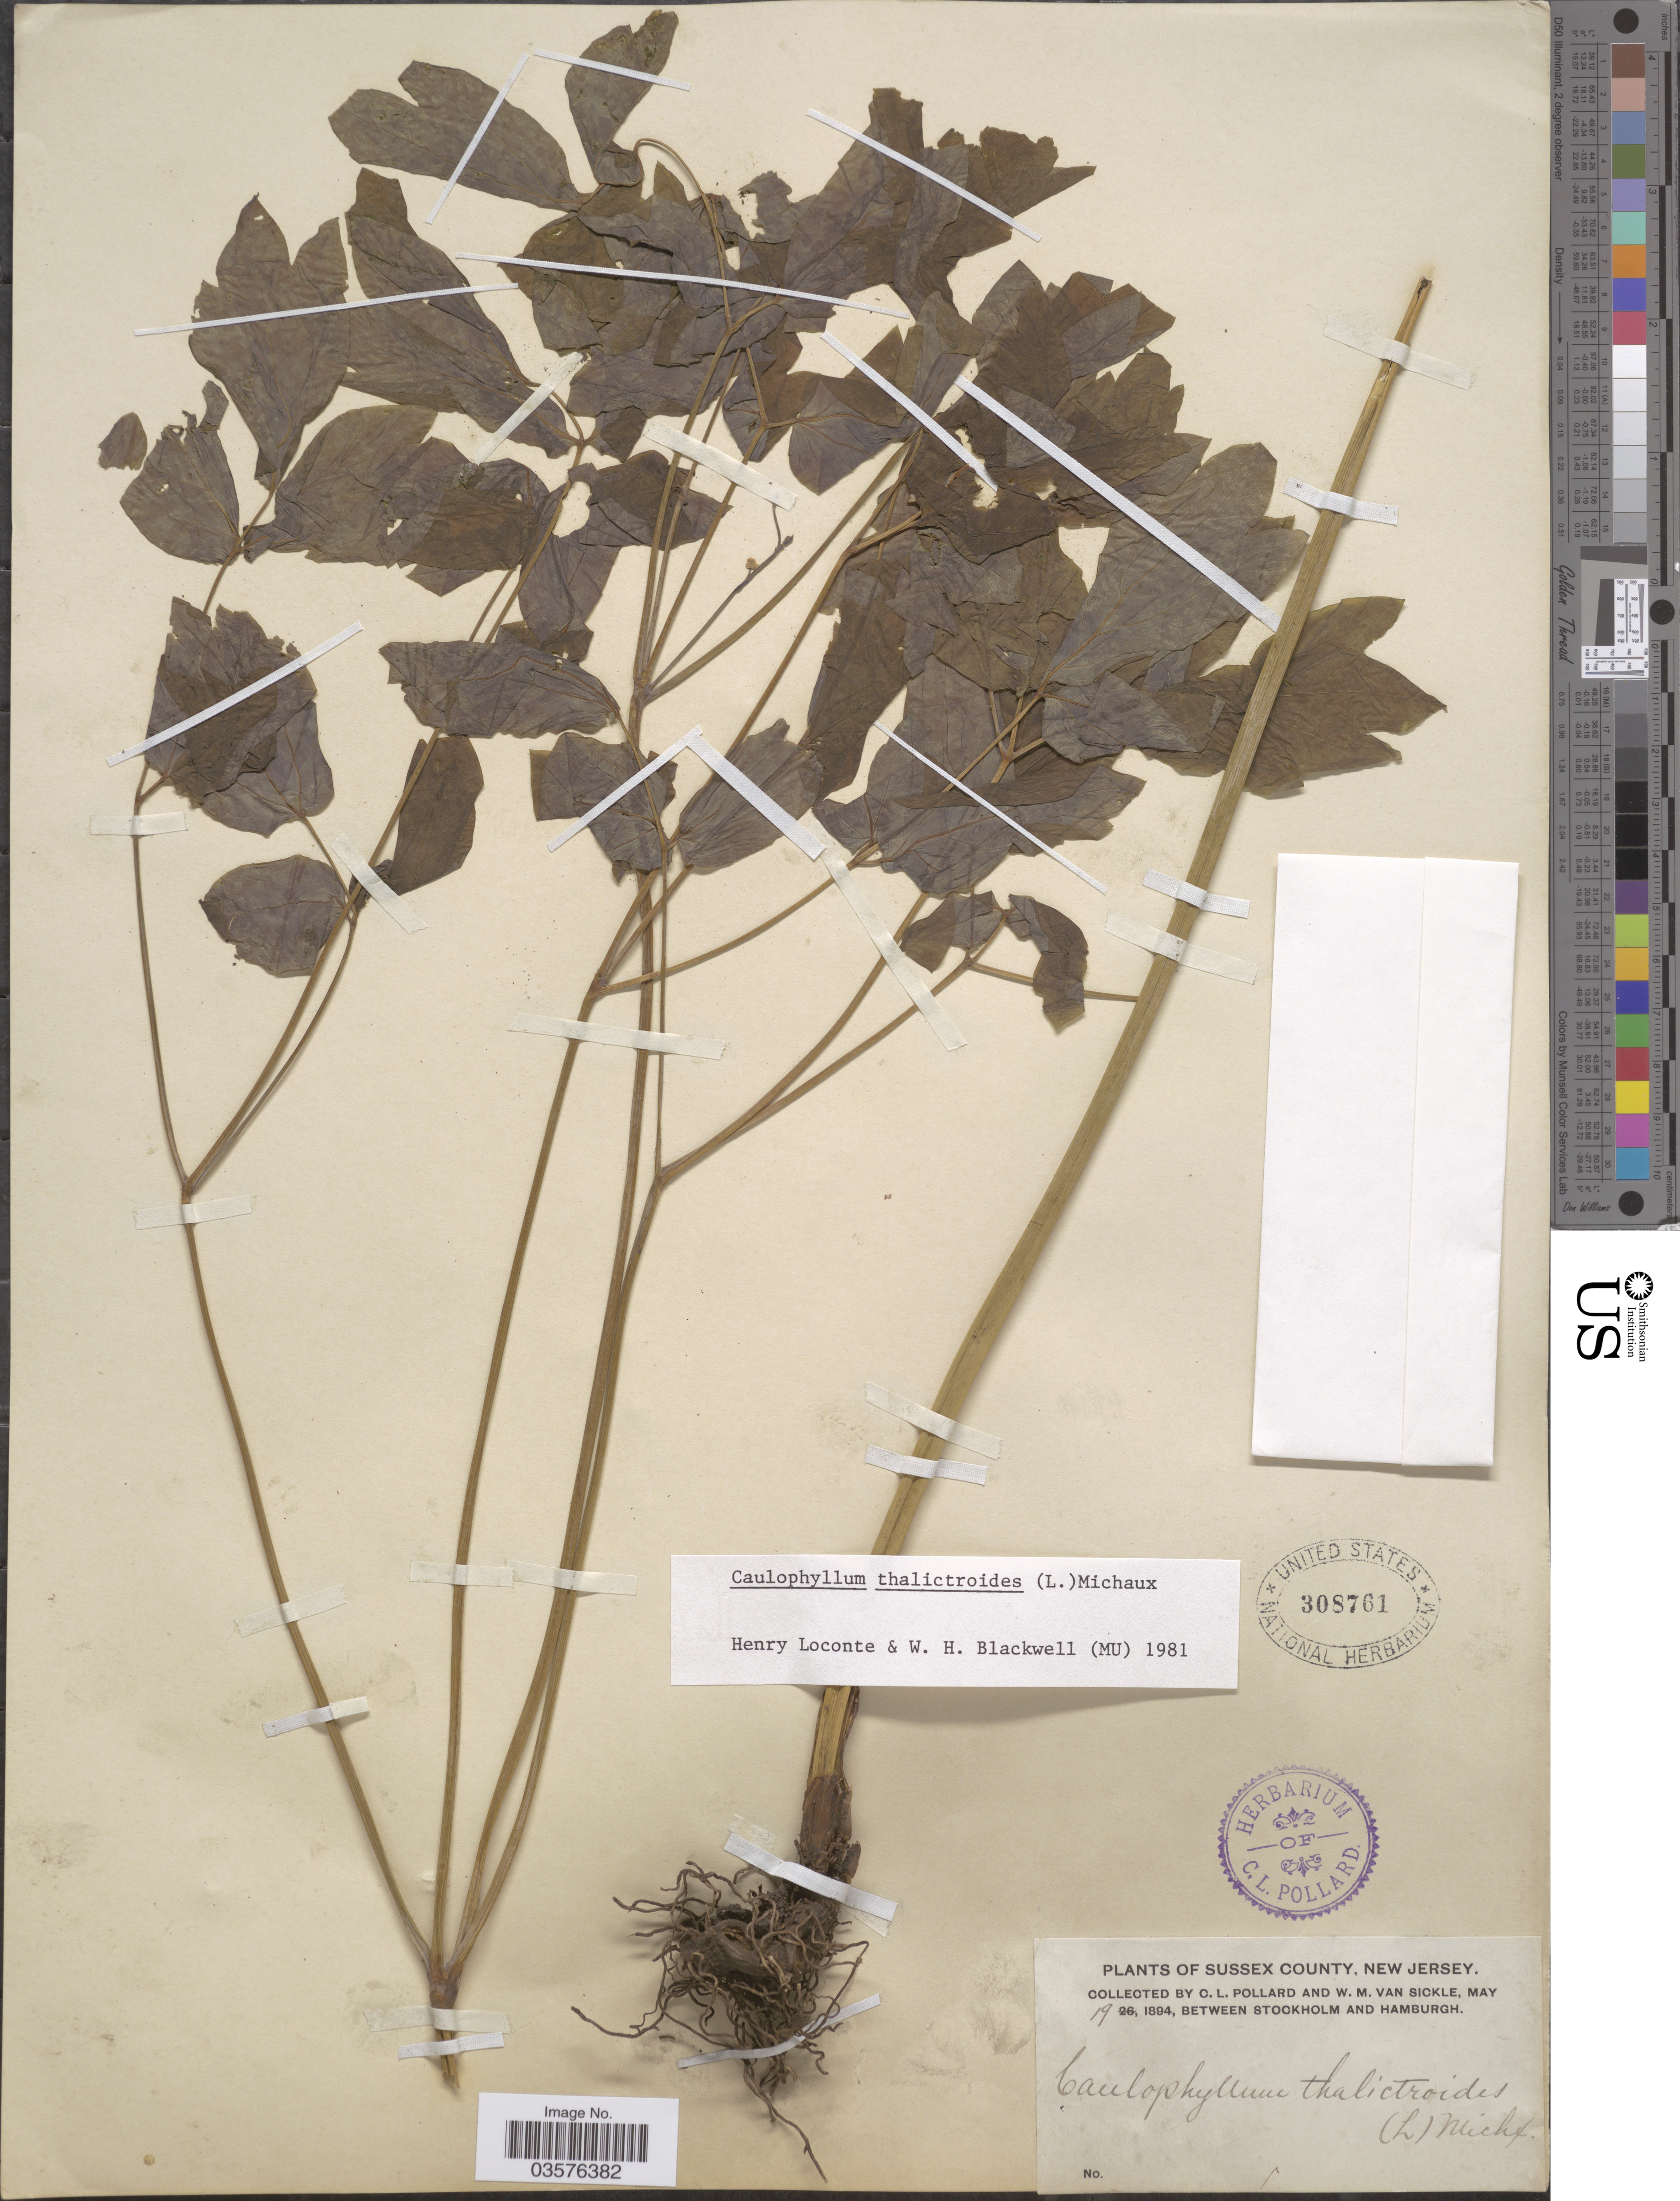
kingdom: Plantae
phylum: Tracheophyta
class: Magnoliopsida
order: Ranunculales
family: Berberidaceae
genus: Caulophyllum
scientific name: Caulophyllum thalictroides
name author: (L.) Michx.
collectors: C. L. Pollard & W. M. Van Sickle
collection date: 1894-05-19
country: United States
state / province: New Jersey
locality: Sussex County. Between Stockholm and Hamburgh.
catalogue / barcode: US 308761